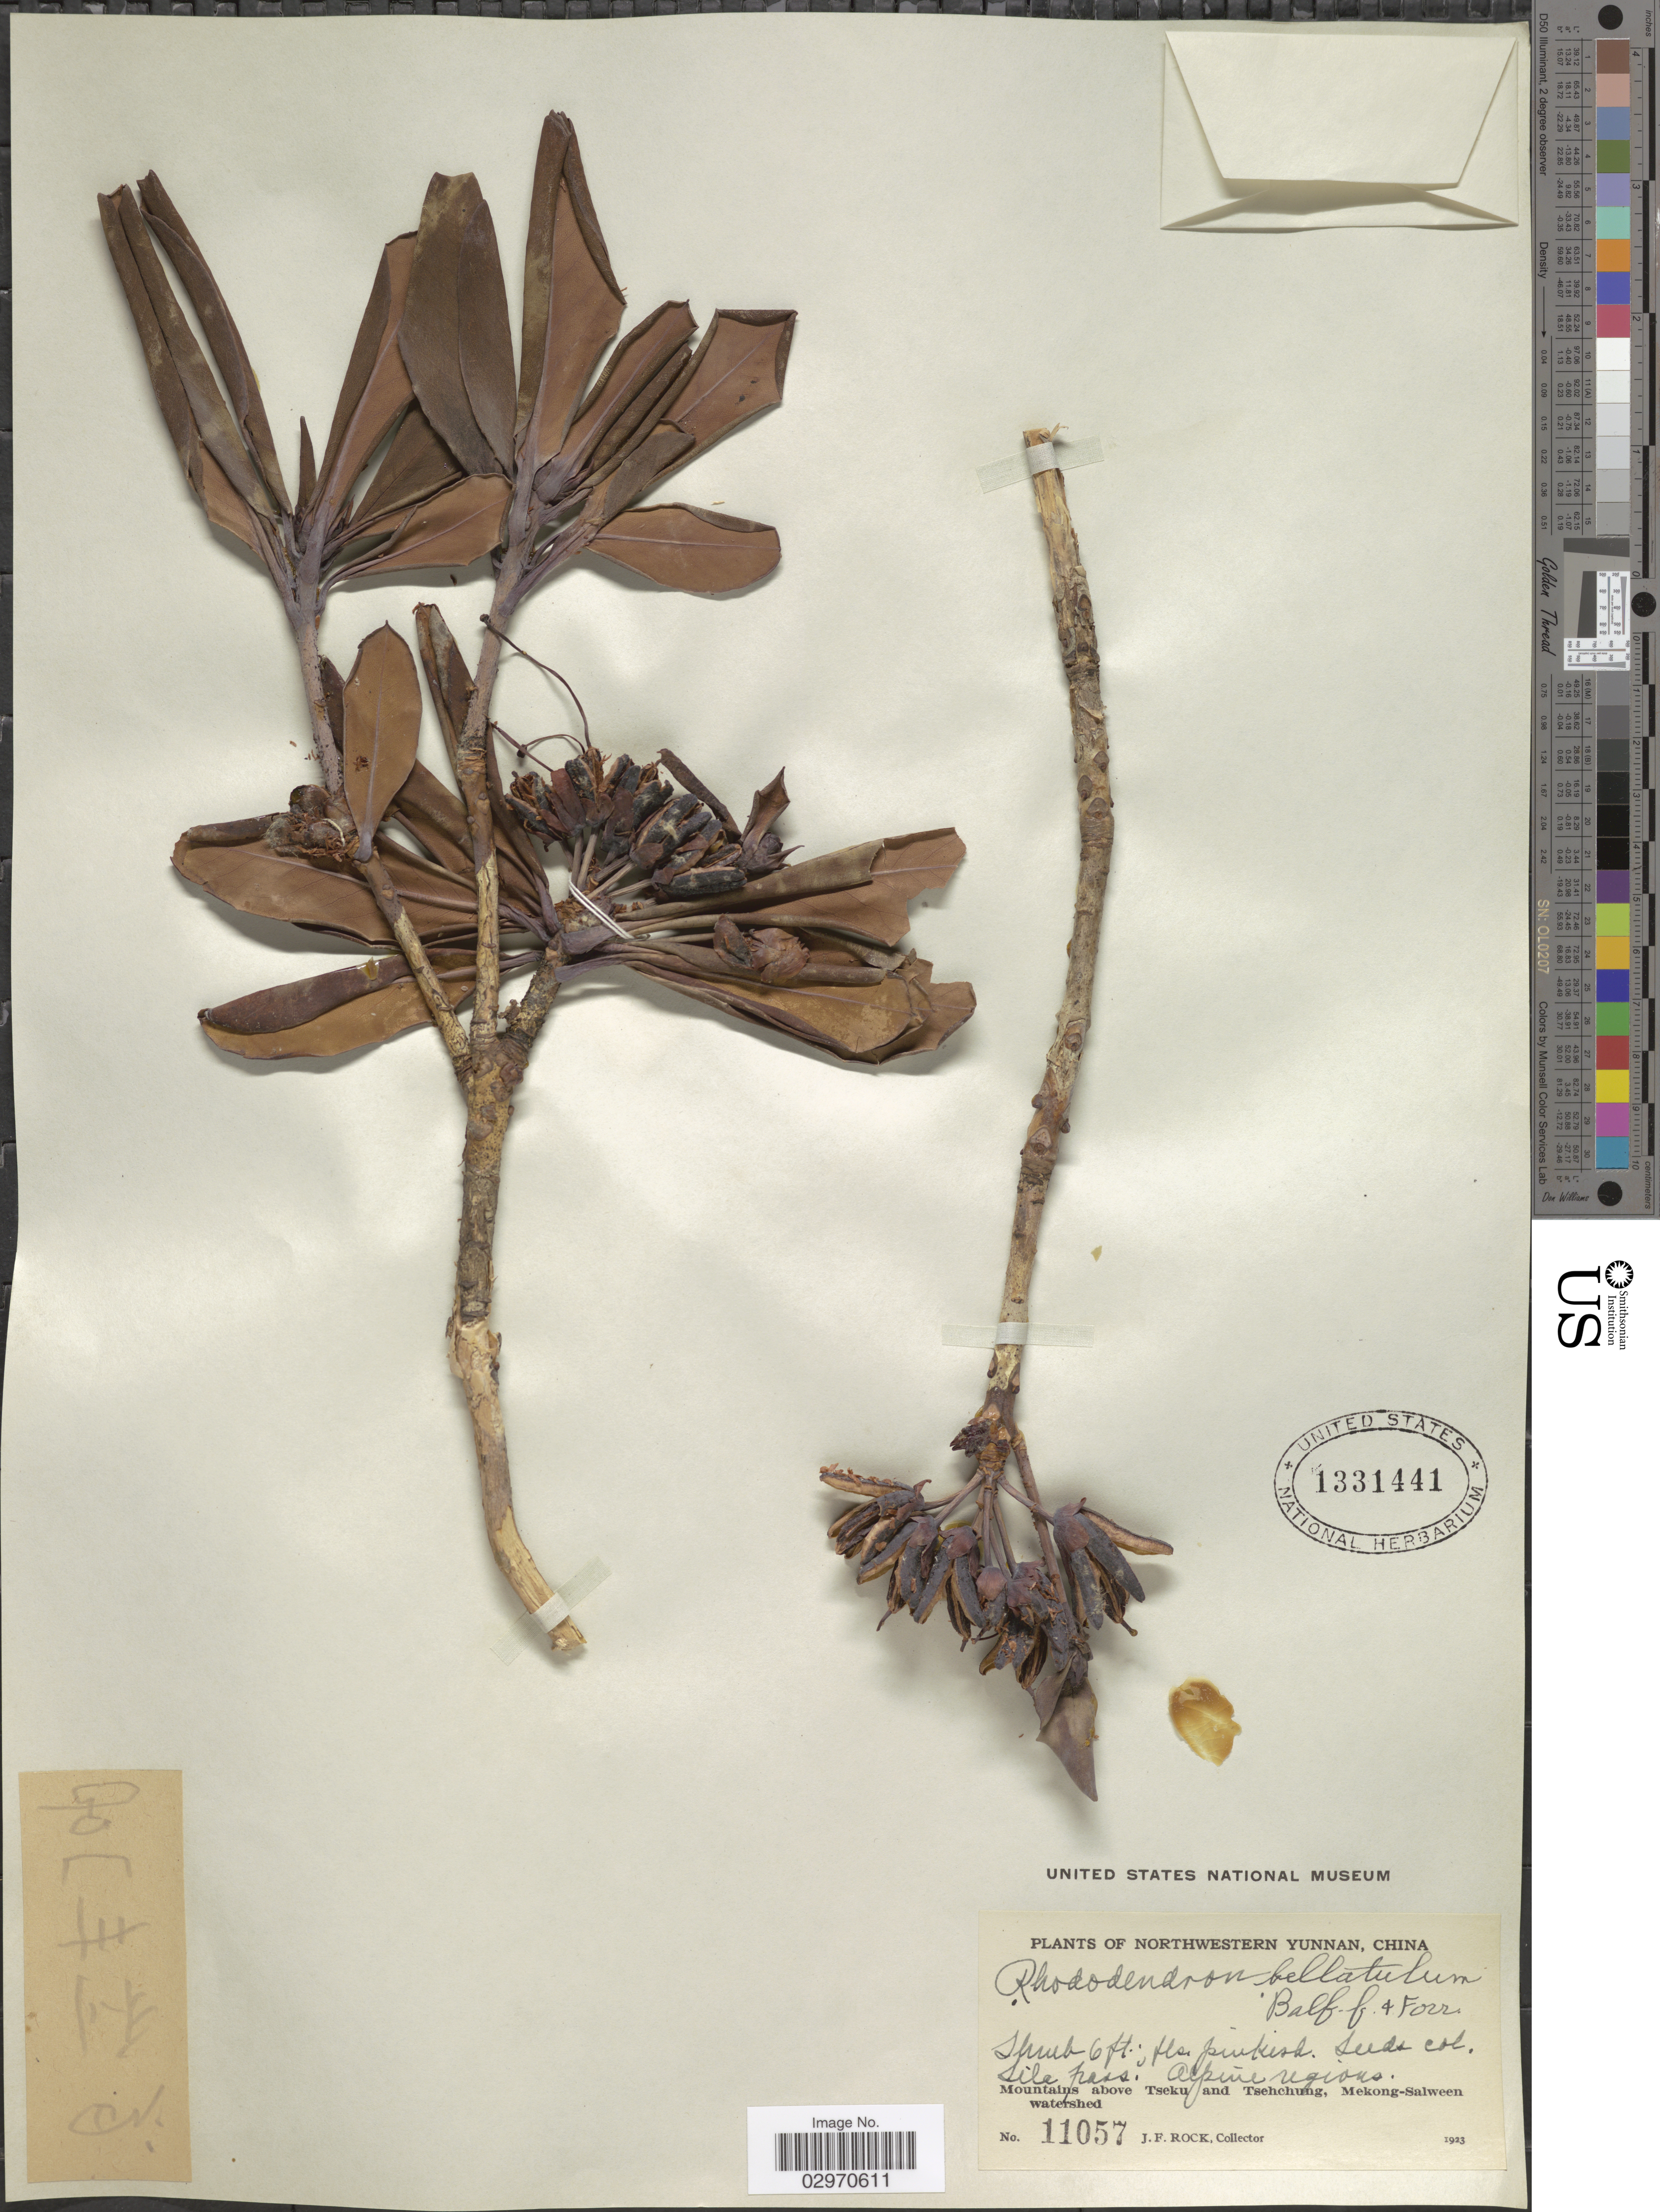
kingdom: Plantae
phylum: Tracheophyta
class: Magnoliopsida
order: Ericales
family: Ericaceae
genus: Rhododendron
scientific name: Rhododendron eclecteum var. bellatulum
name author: Tagg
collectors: J. Rock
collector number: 11057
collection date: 1923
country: China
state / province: Yunnan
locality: Northwestern Yunnan. Sila Pass, Alpine regions. Mountains above Tseku and Tsehchung, Mekong-Salween watershed.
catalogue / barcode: US 1331441